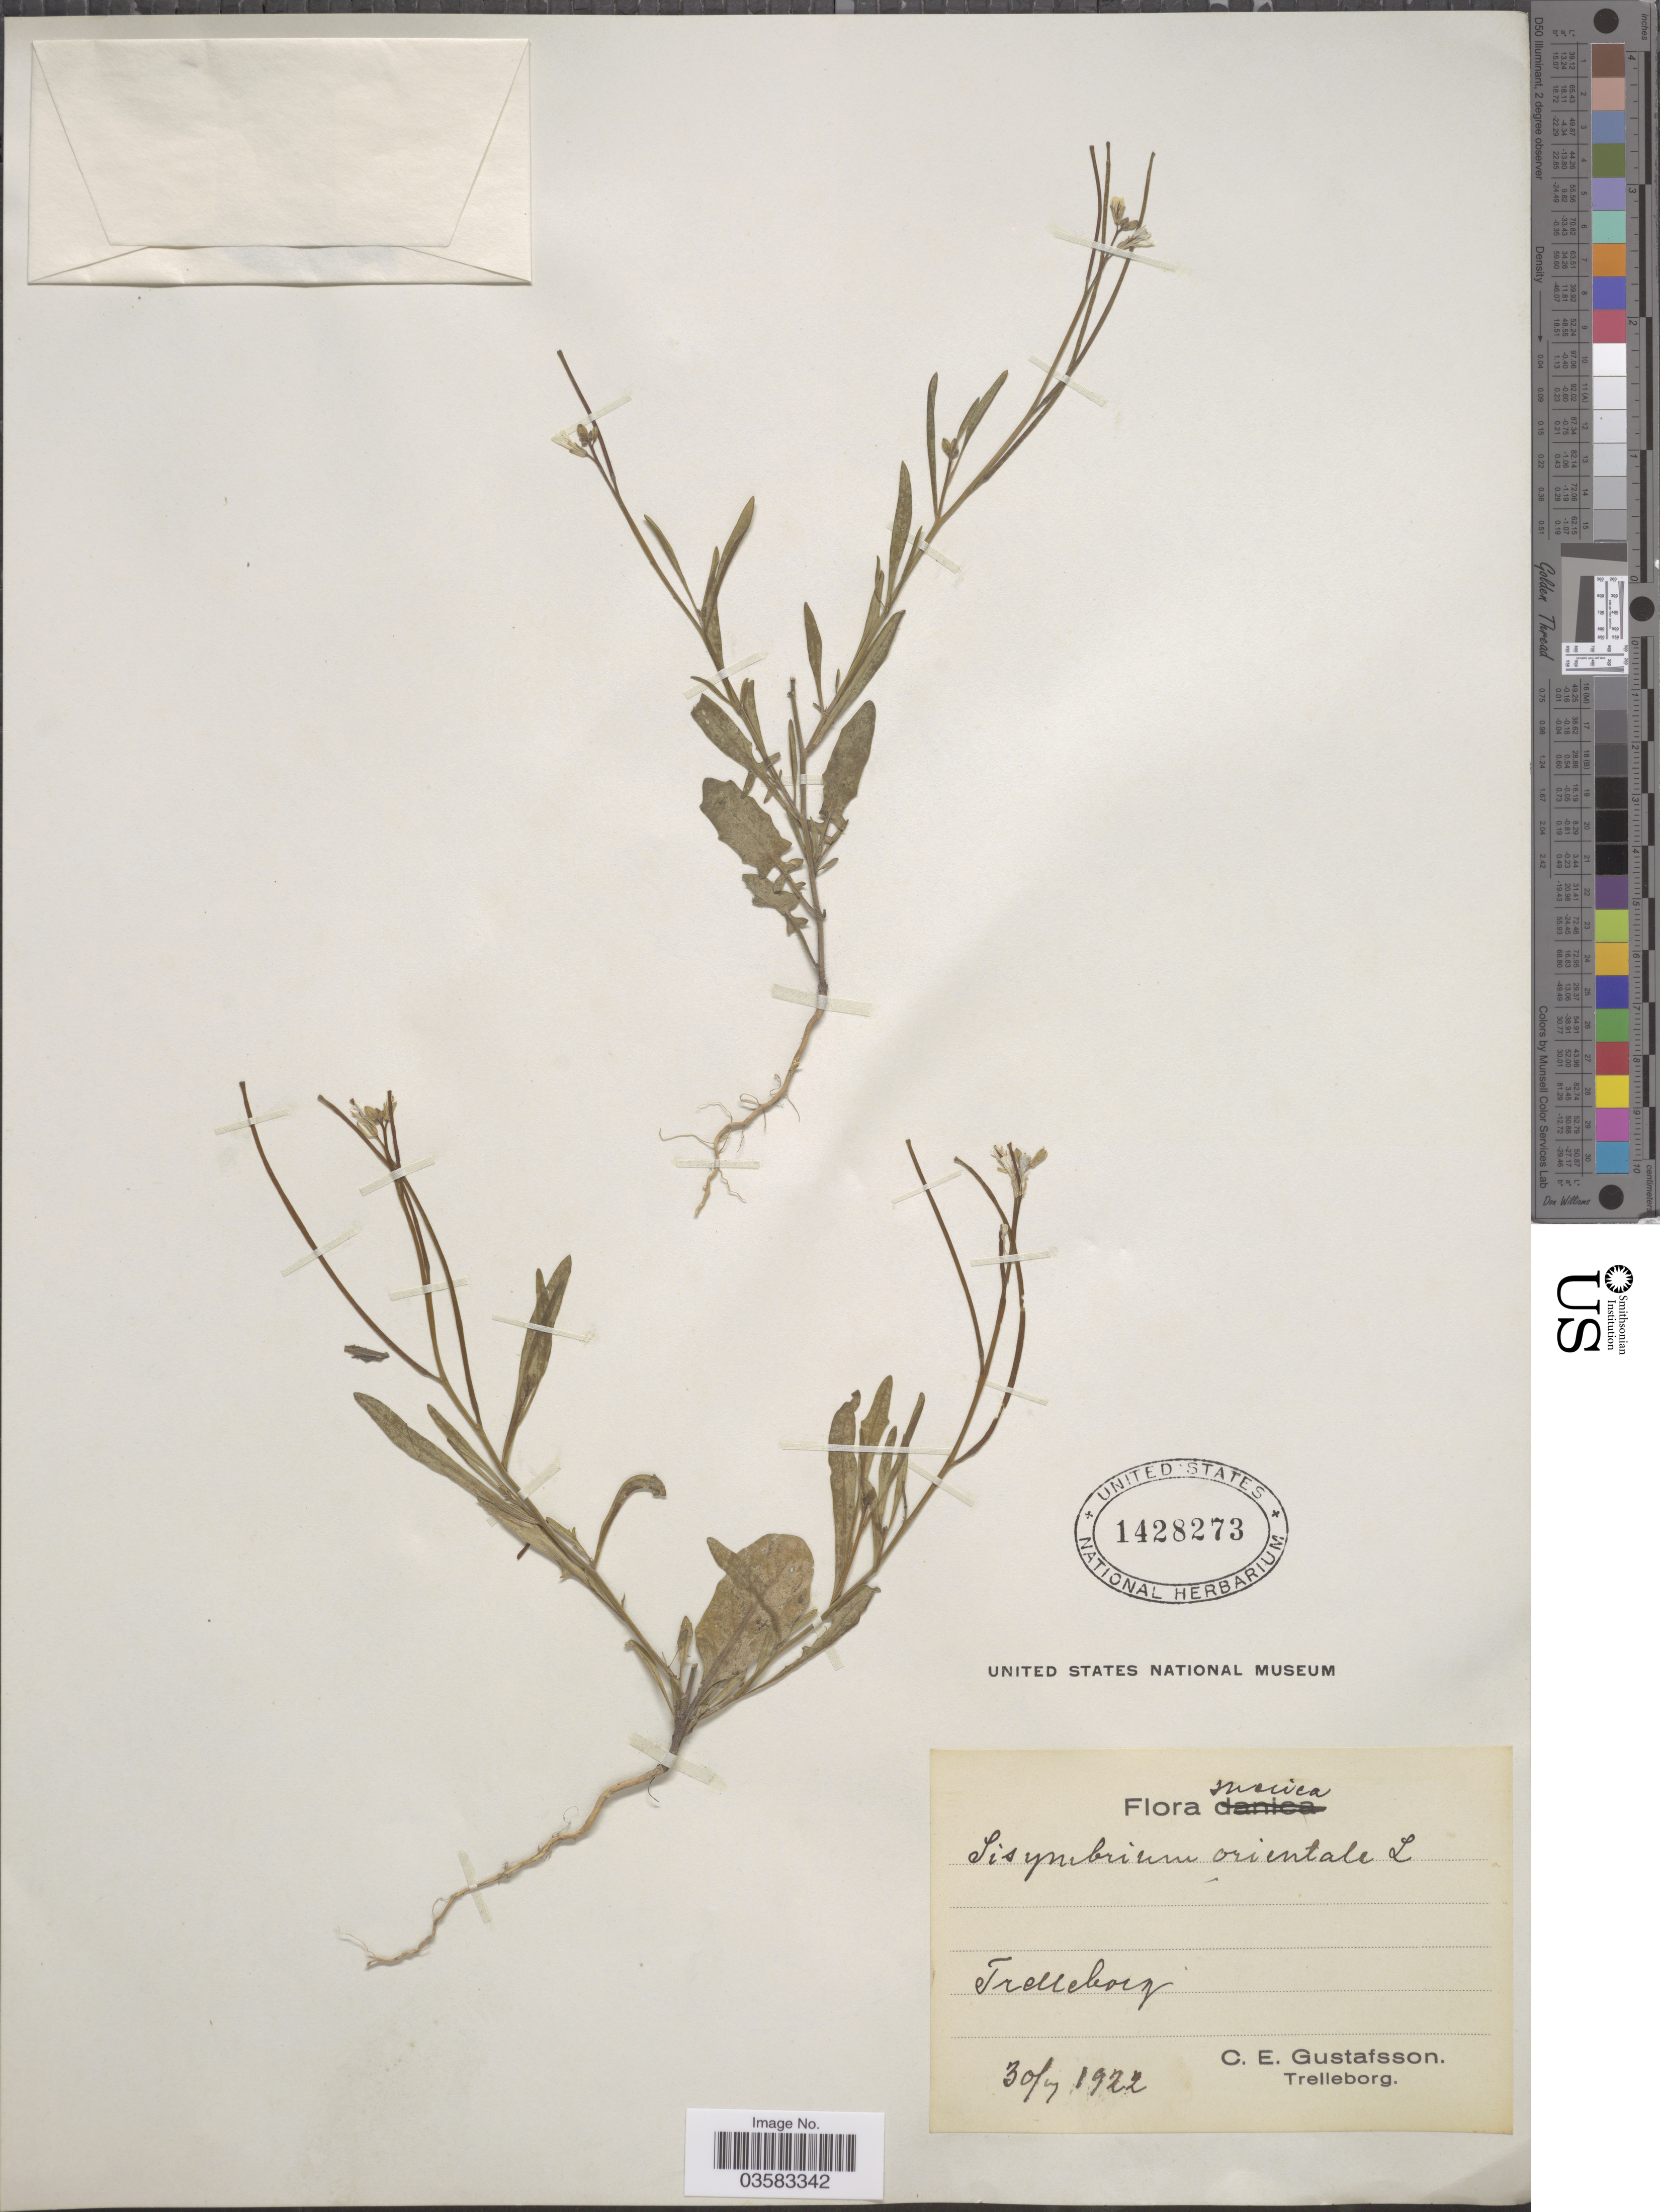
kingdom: Plantae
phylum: Tracheophyta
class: Magnoliopsida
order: Brassicales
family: Brassicaceae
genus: Sisymbrium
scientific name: Sisymbrium orientale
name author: L.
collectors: C. Gustafsson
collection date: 1922-04-30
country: Sweden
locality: Suecica. Trelleborg.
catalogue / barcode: US 1428273